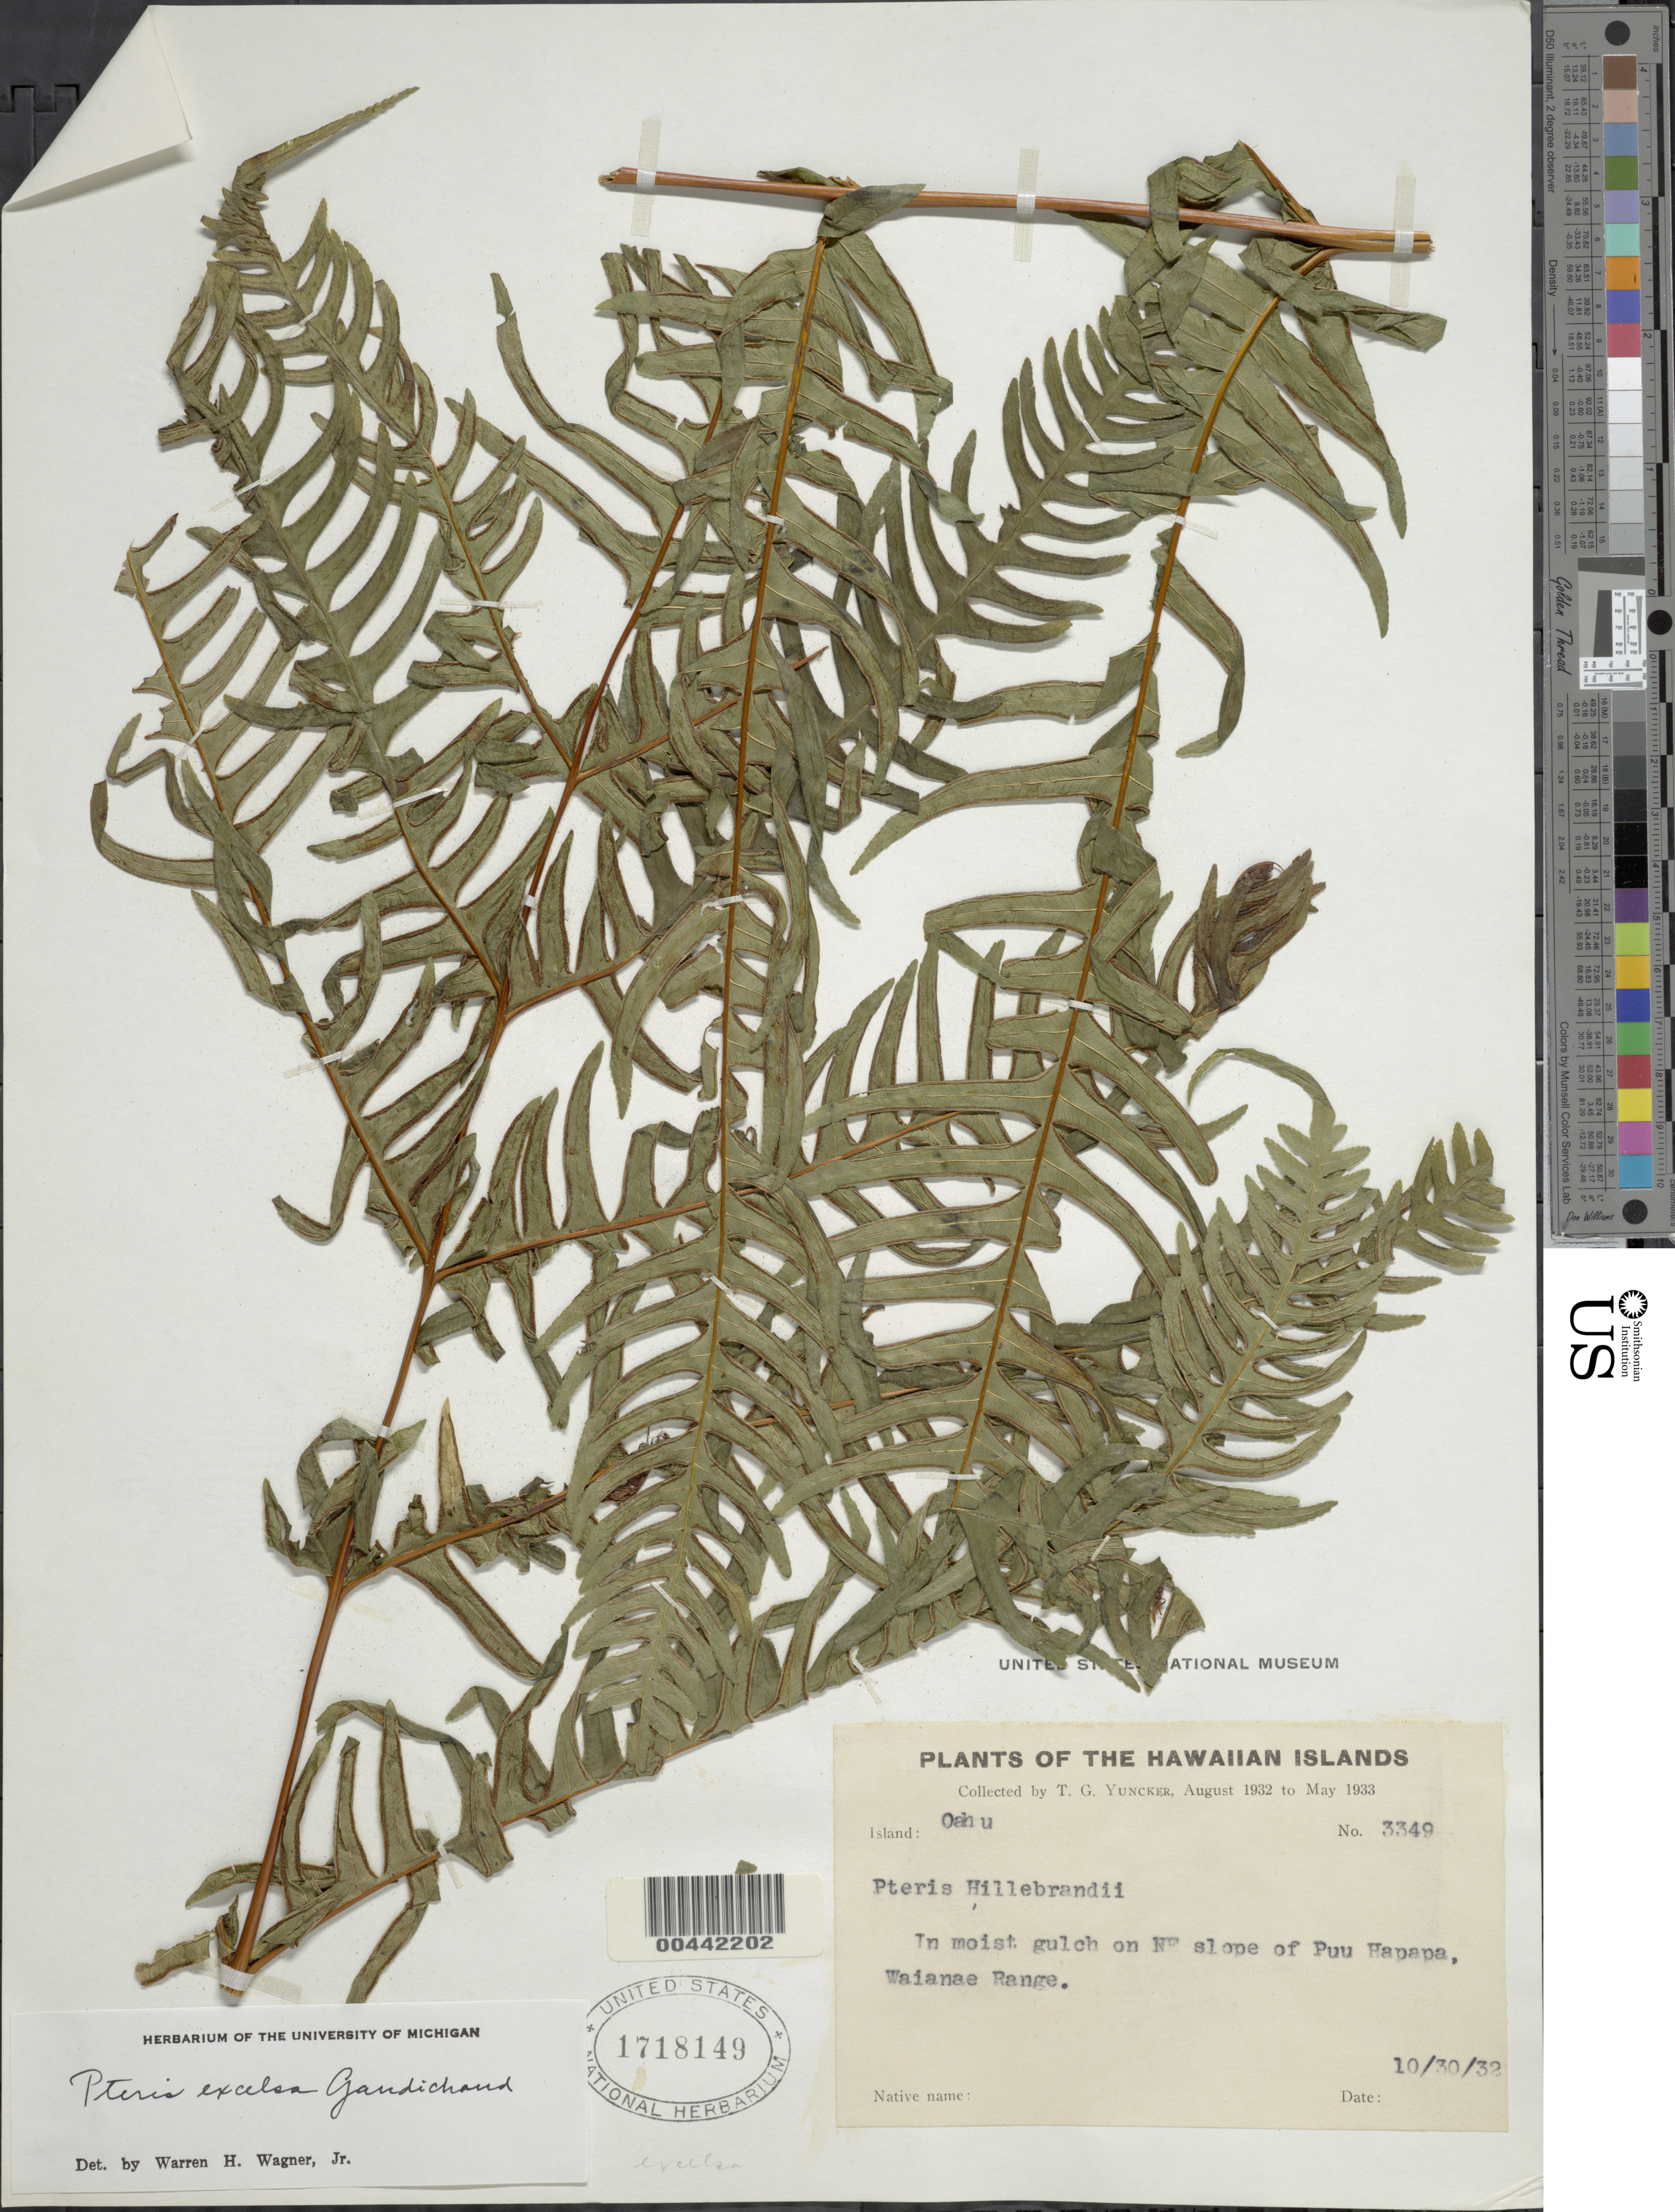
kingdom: Plantae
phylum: Tracheophyta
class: Polypodiopsida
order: Polypodiales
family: Pteridaceae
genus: Pteris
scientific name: Pteris terminalis var. terminalis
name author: Wall.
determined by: Wagner, W. L., (BOT), Smithsonian Institution - National Museum of Natural History (UNITED STATES)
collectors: T. G. Yuncker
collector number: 3349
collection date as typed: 30 Oct 1932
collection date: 1932-10-30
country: United States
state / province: Hawaii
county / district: Honolulu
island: Oahu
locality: On NE slope of Puu Hapapa, Waianae Range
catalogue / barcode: US 1718149